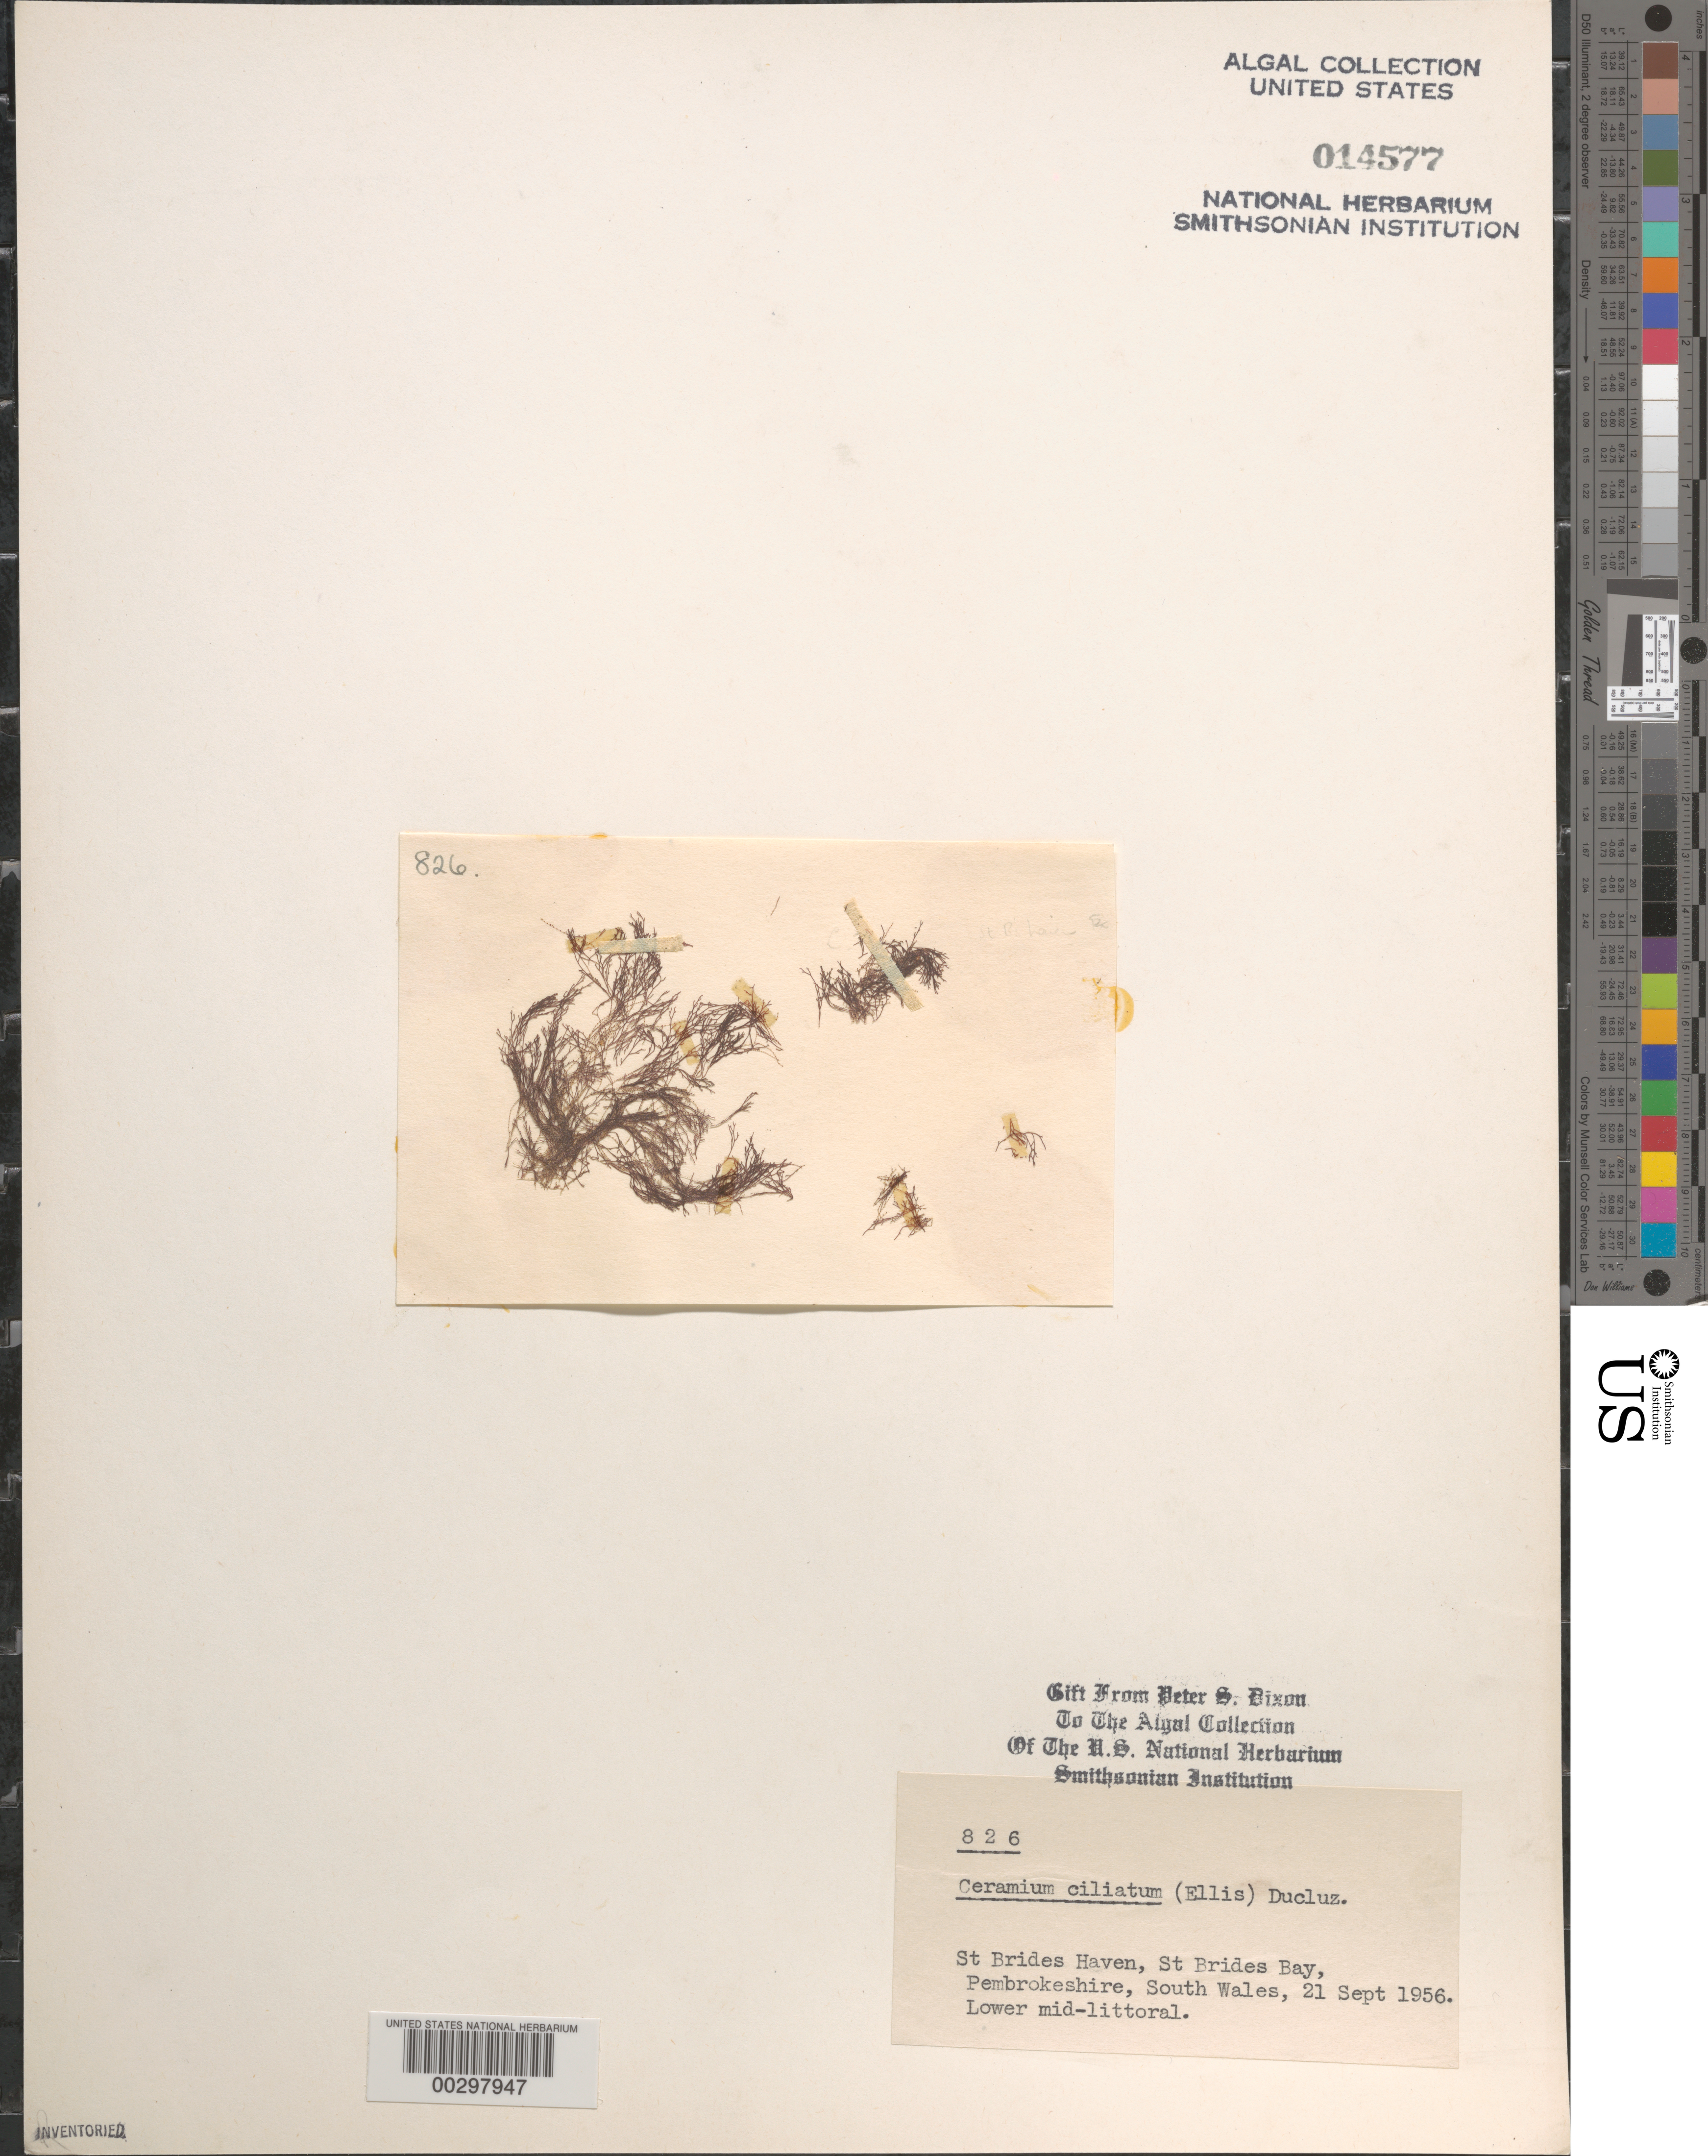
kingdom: Plantae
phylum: Rhodophyta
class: Florideophyceae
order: Ceramiales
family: Ceramiaceae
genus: Ceramium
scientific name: Ceramium ciliatum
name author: (J. Ellis) Ducluzeau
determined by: Dixon, P. S.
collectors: P. S. Dixon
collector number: PSD 826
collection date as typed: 21 Sep 1956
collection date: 1956-09-21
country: United Kingdom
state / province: Wales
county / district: Dyfed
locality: St. Brides Haven, St. Brides Bay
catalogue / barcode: US 14577